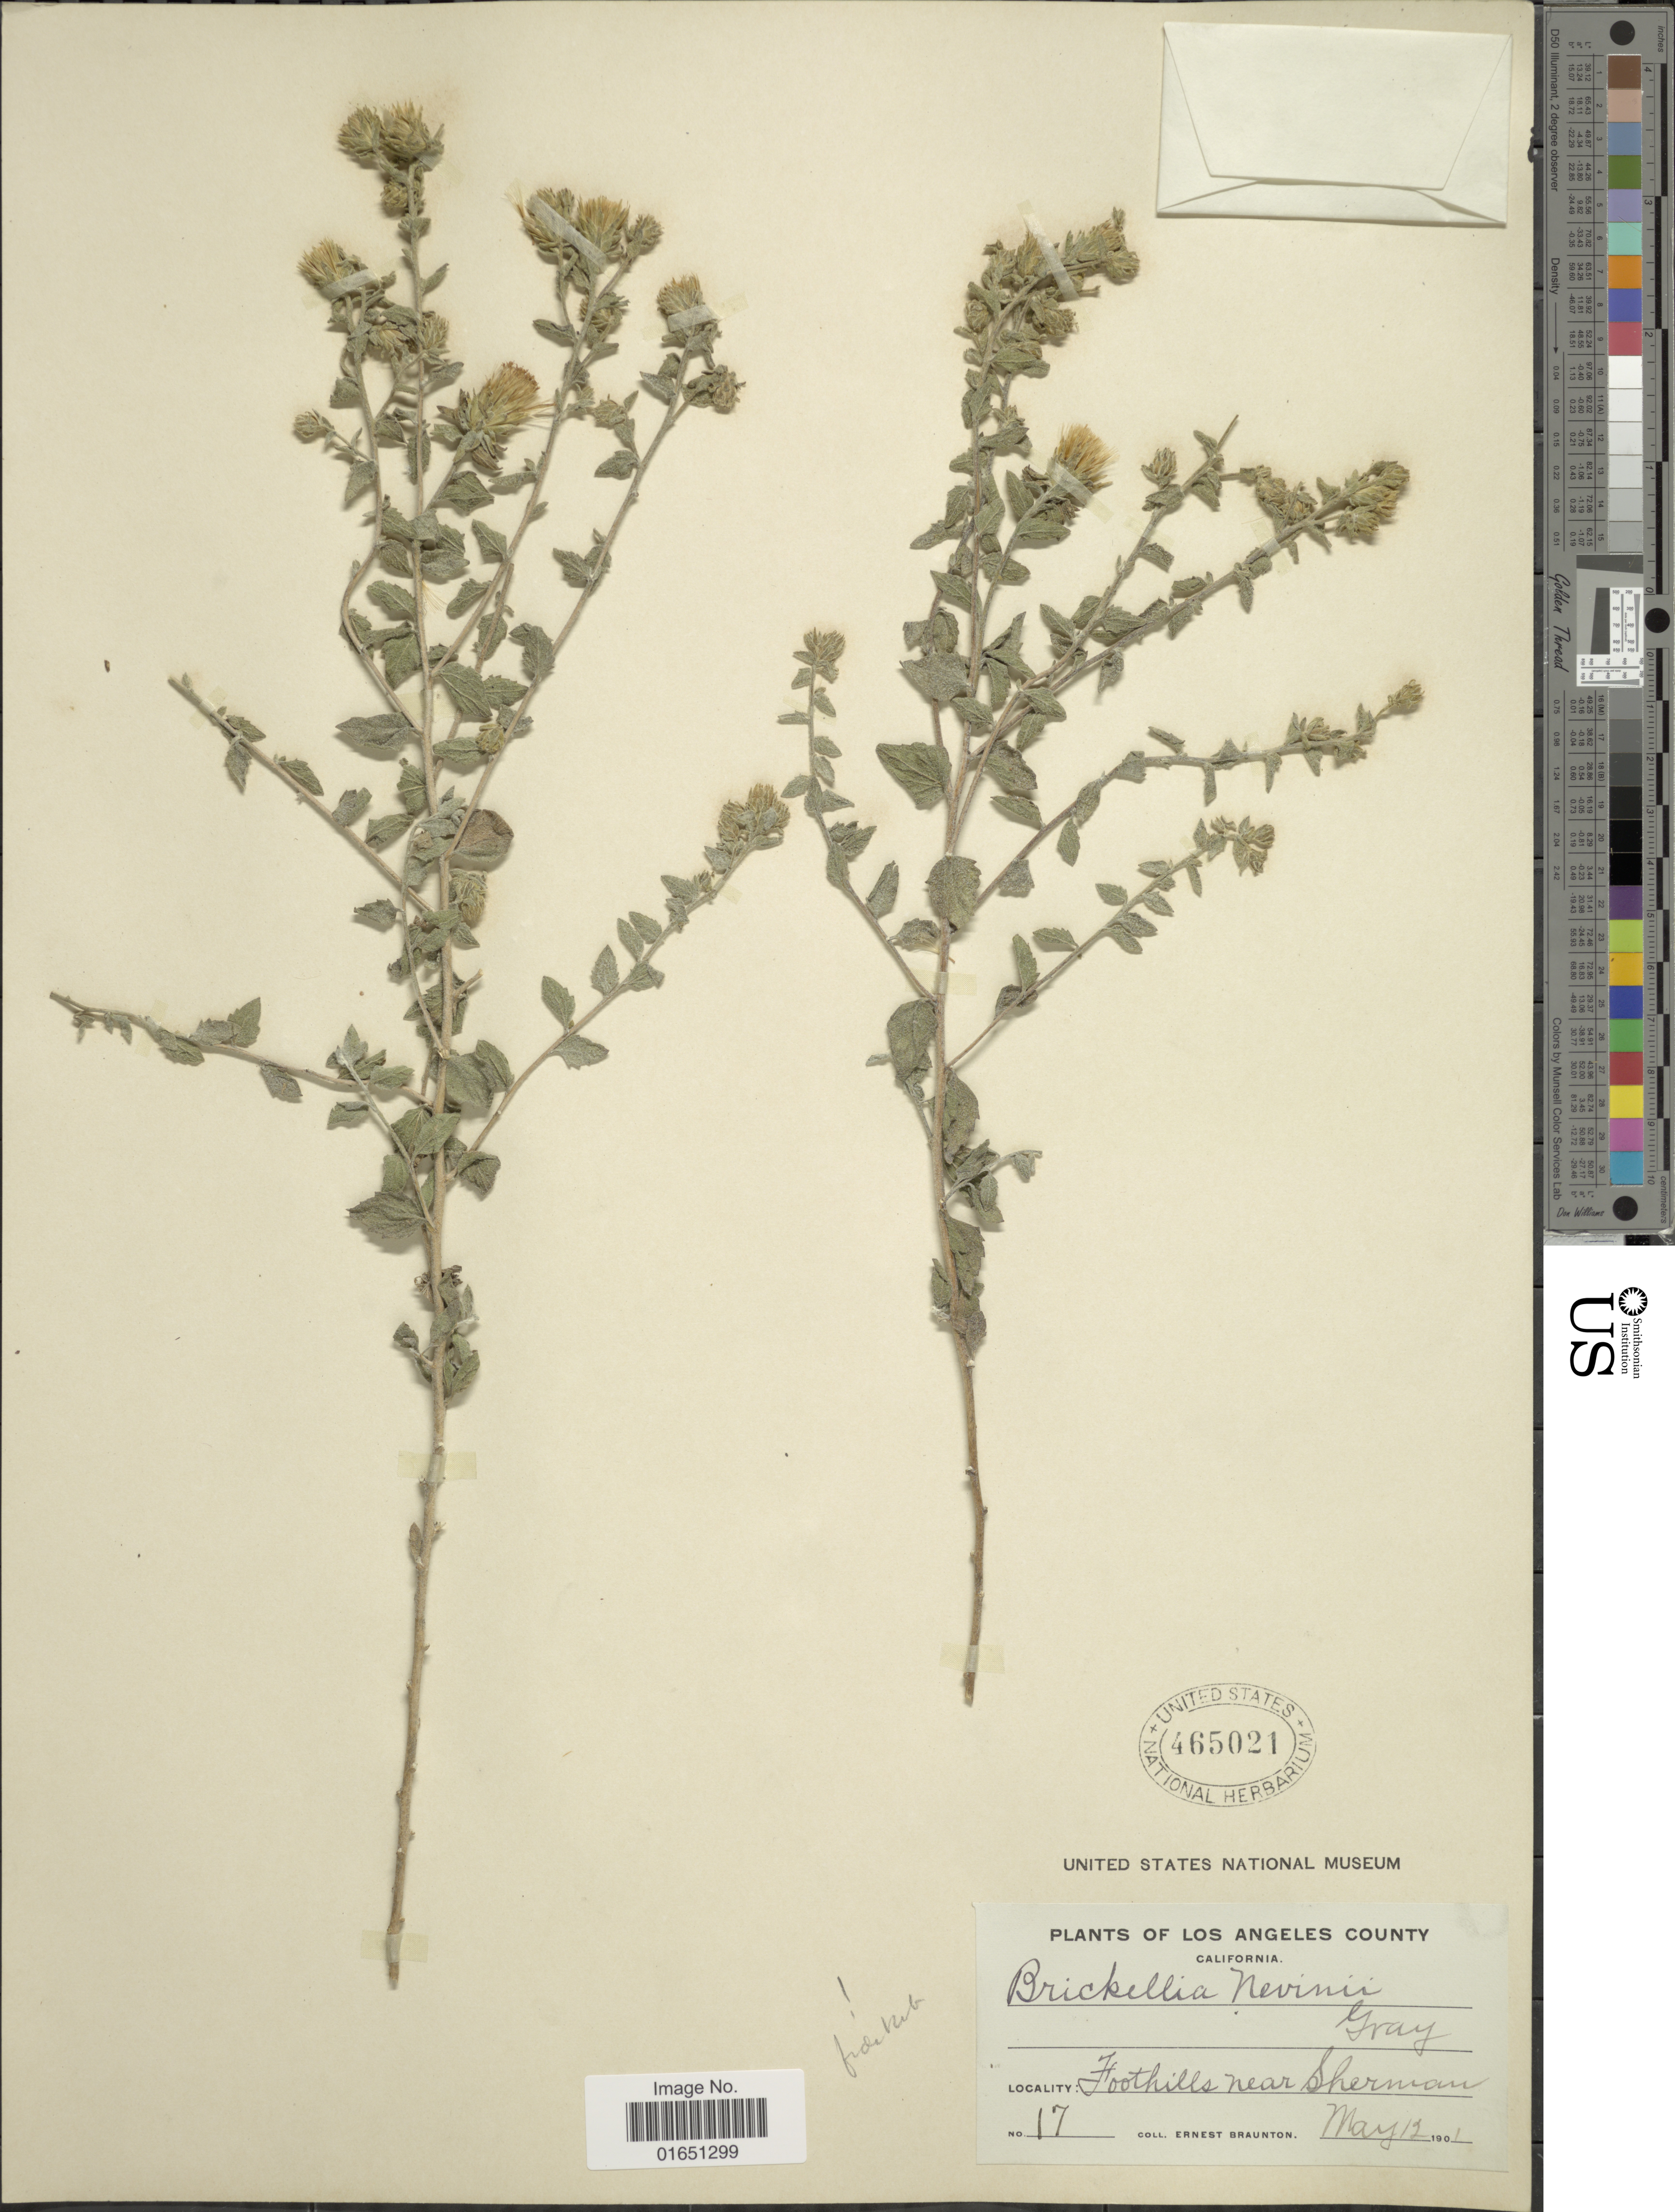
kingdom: Plantae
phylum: Tracheophyta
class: Magnoliopsida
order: Asterales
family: Asteraceae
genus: Brickellia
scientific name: Brickellia nevinii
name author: A. Gray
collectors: E. Braunton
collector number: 17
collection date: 1901-05-12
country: United States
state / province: California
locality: Foothills near Sherman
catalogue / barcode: US 465021